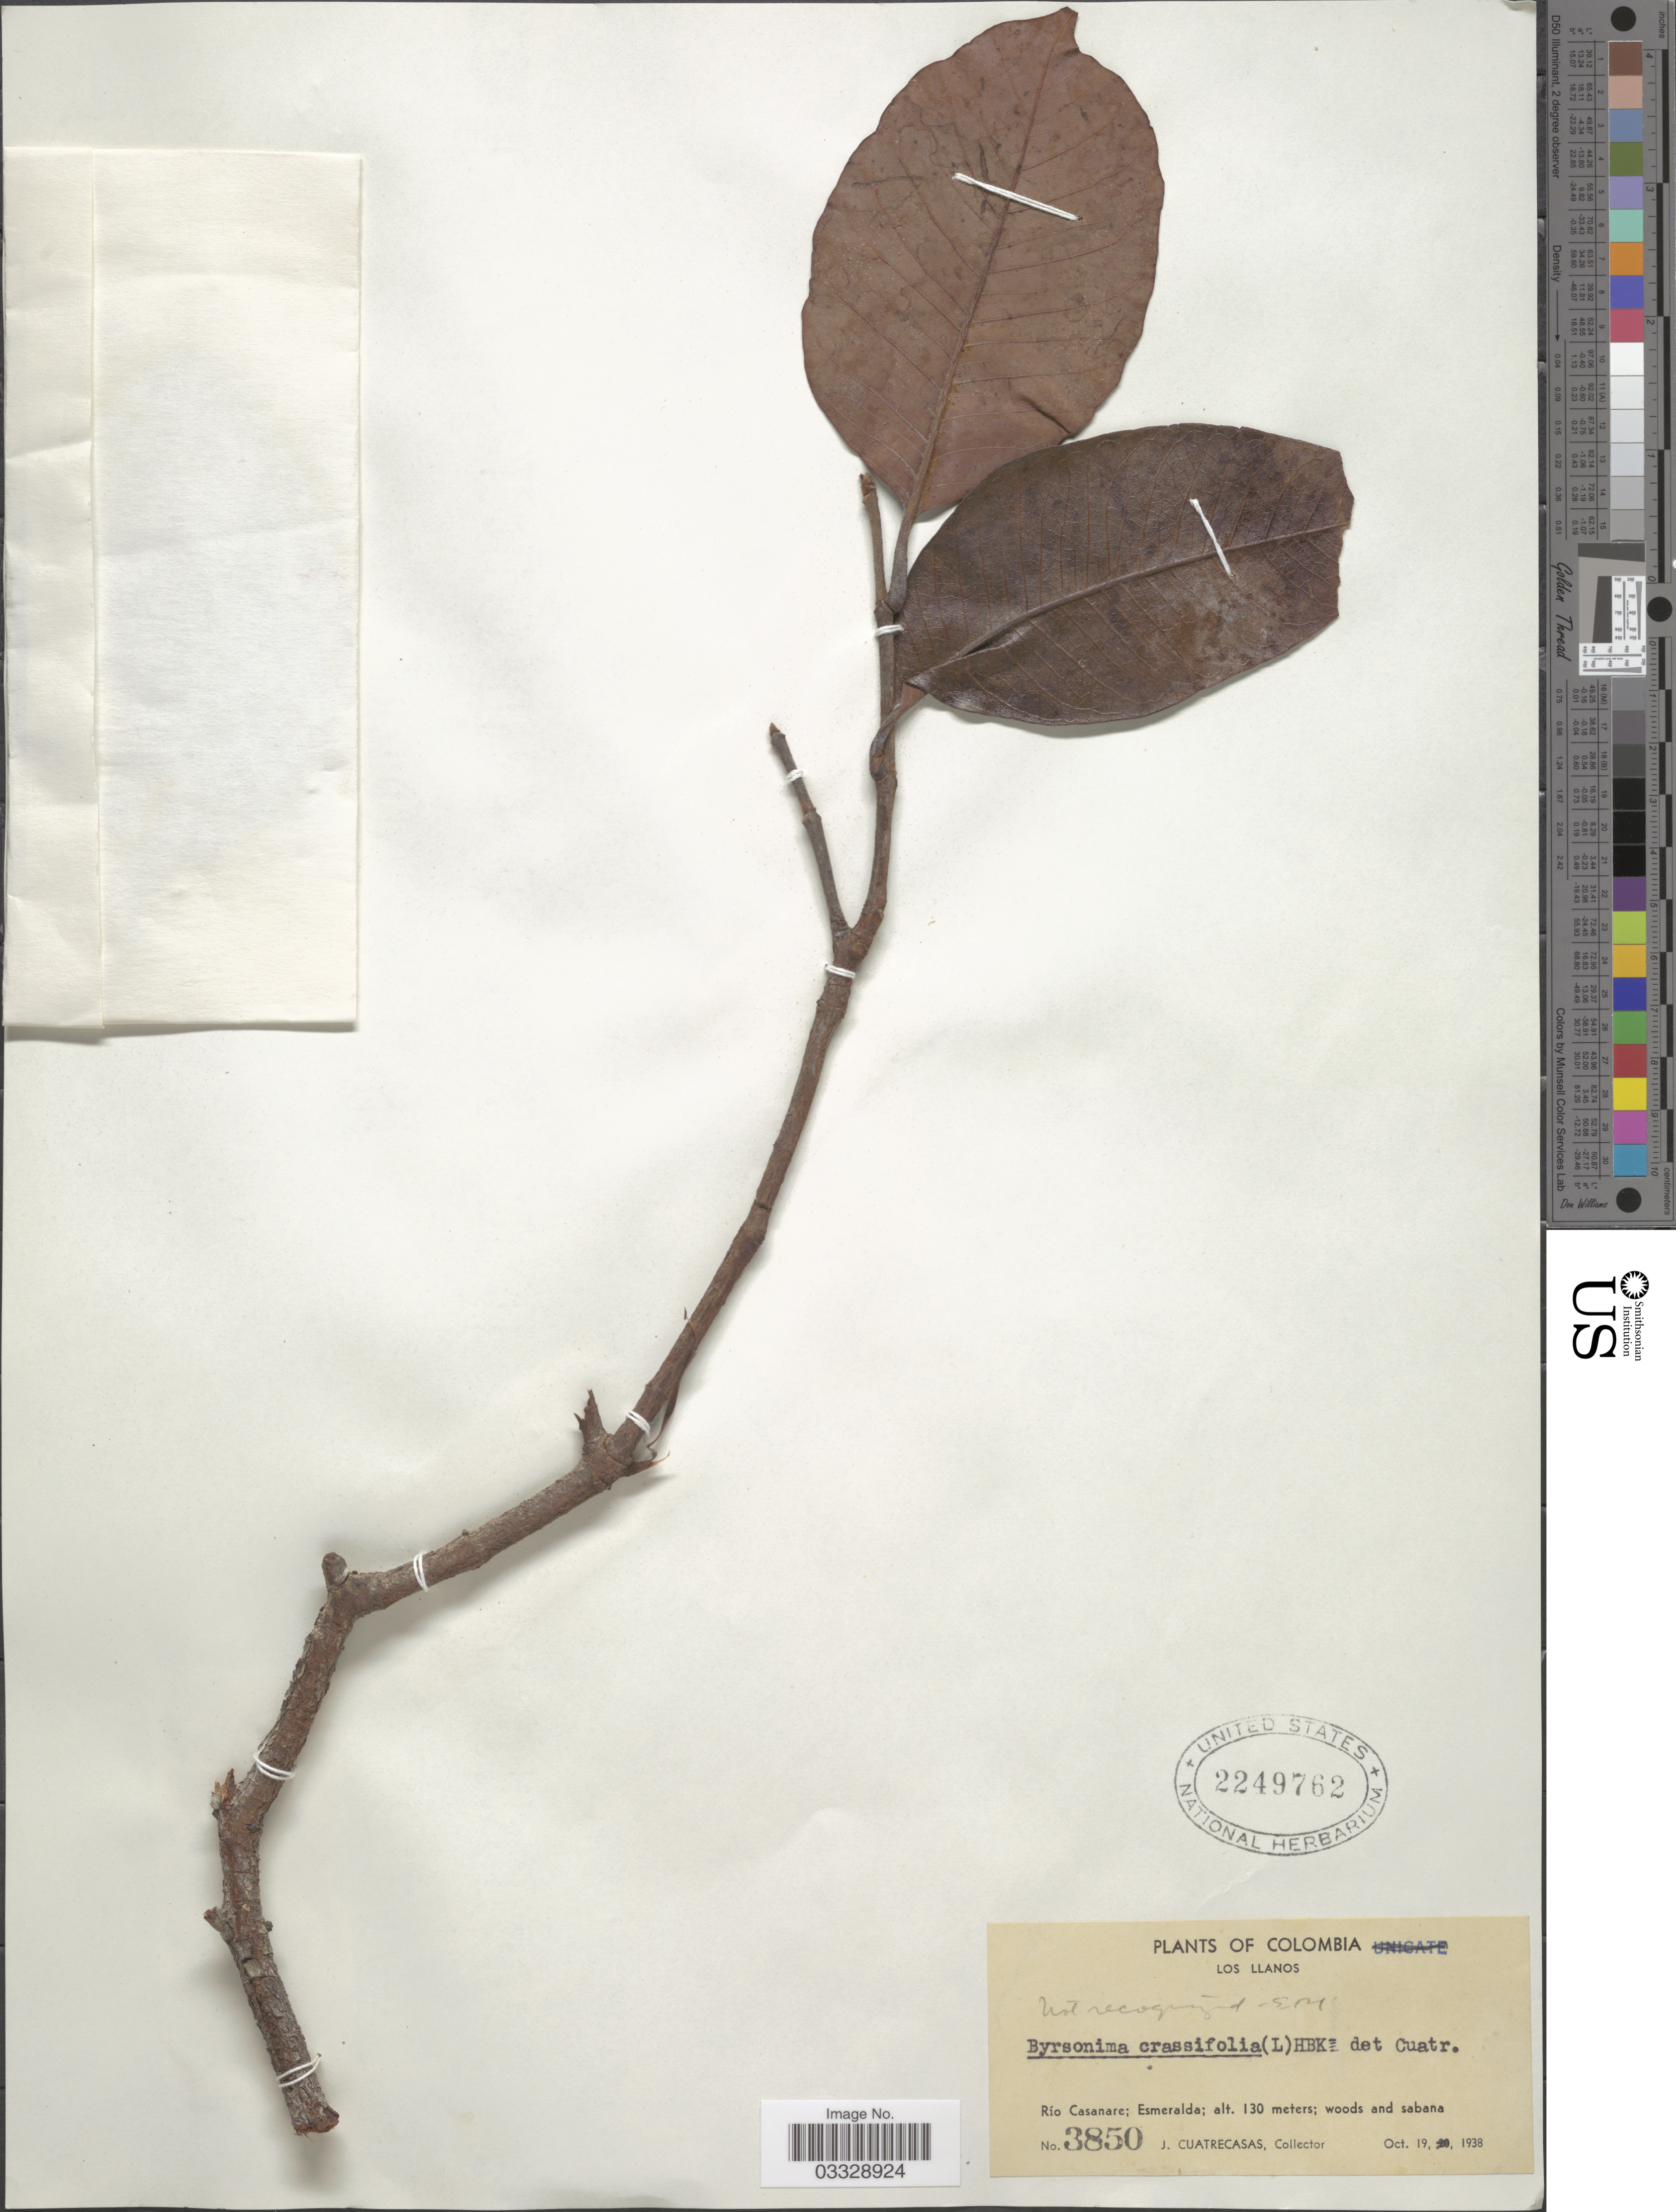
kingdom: Plantae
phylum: Tracheophyta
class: Magnoliopsida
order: Malpighiales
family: Malpighiaceae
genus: Byrsonima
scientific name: Byrsonima crassifolia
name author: (L.) Kunth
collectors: J. Cuatrecasas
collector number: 3850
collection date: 1938-10-19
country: Colombia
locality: Los Llanos. Río Casanera; Esmeralda.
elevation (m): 130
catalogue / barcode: US 2249762